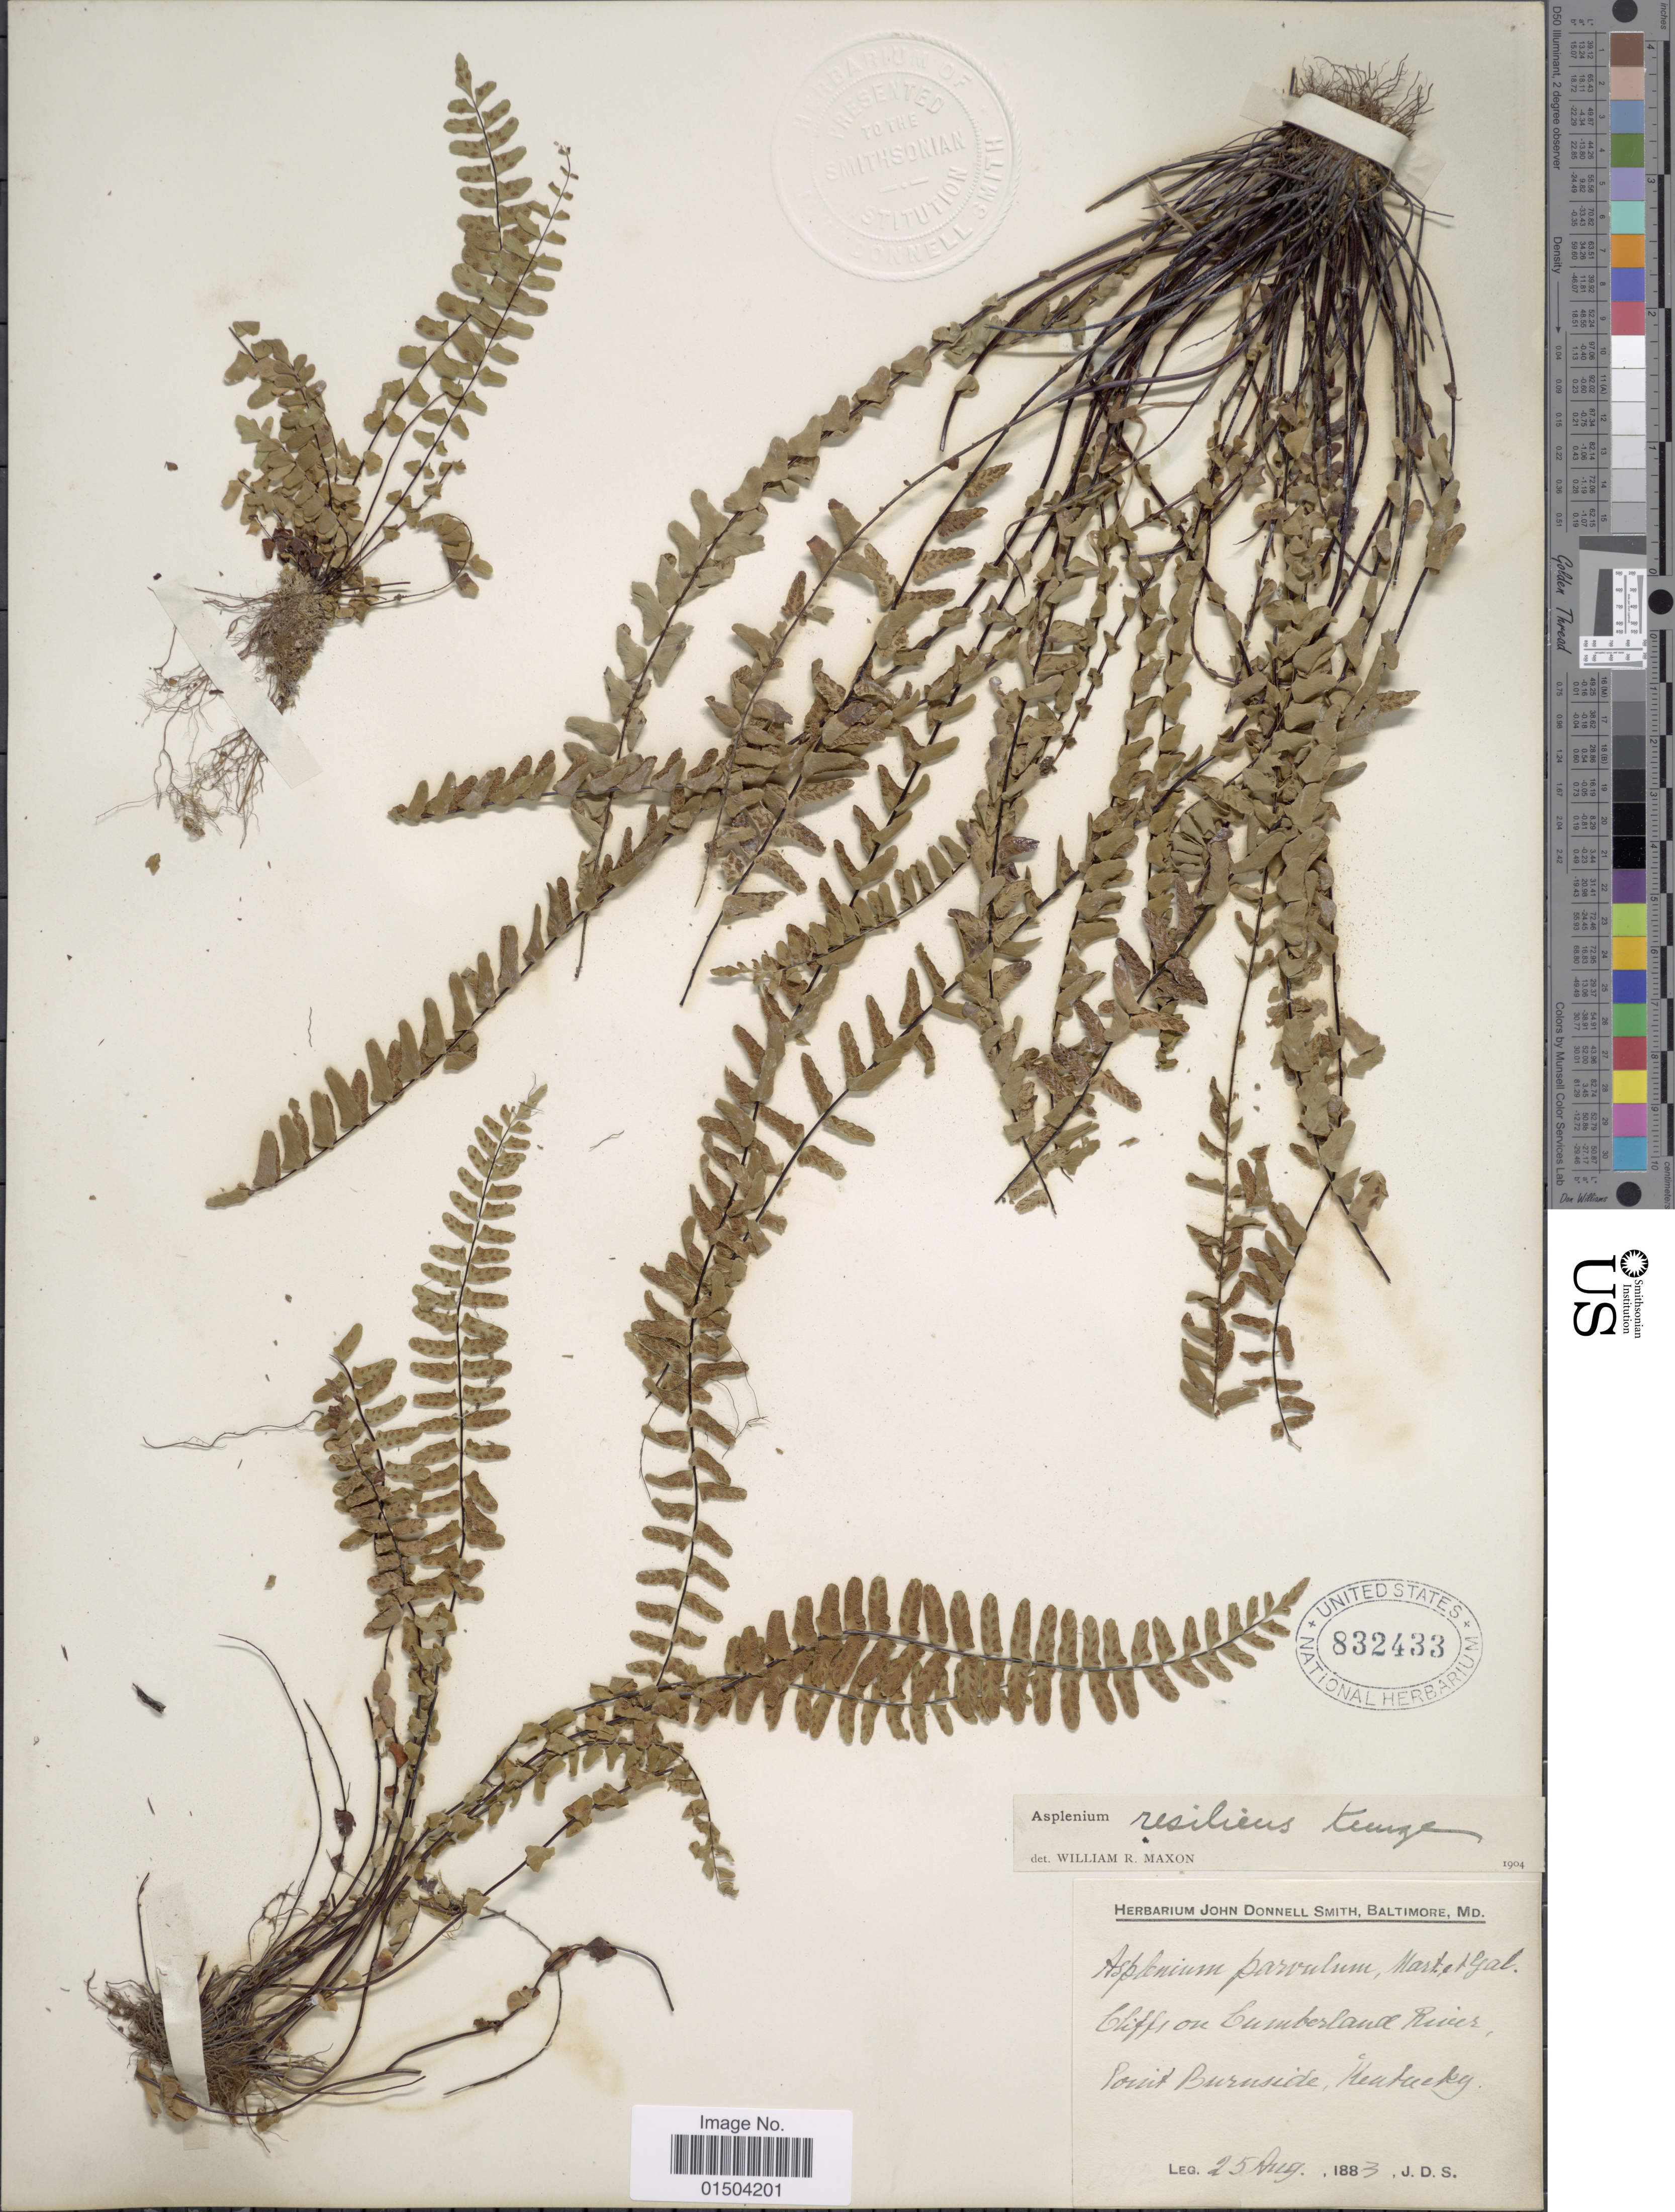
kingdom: Plantae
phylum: Tracheophyta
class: Polypodiopsida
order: Polypodiales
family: Aspleniaceae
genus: Asplenium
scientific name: Asplenium resiliens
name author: Kunze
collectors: J. Donnell Smith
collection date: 1883-08-25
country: United States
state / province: Kentucky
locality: Cliffs on Cumberland River, Point Burnside.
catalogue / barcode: US 832433